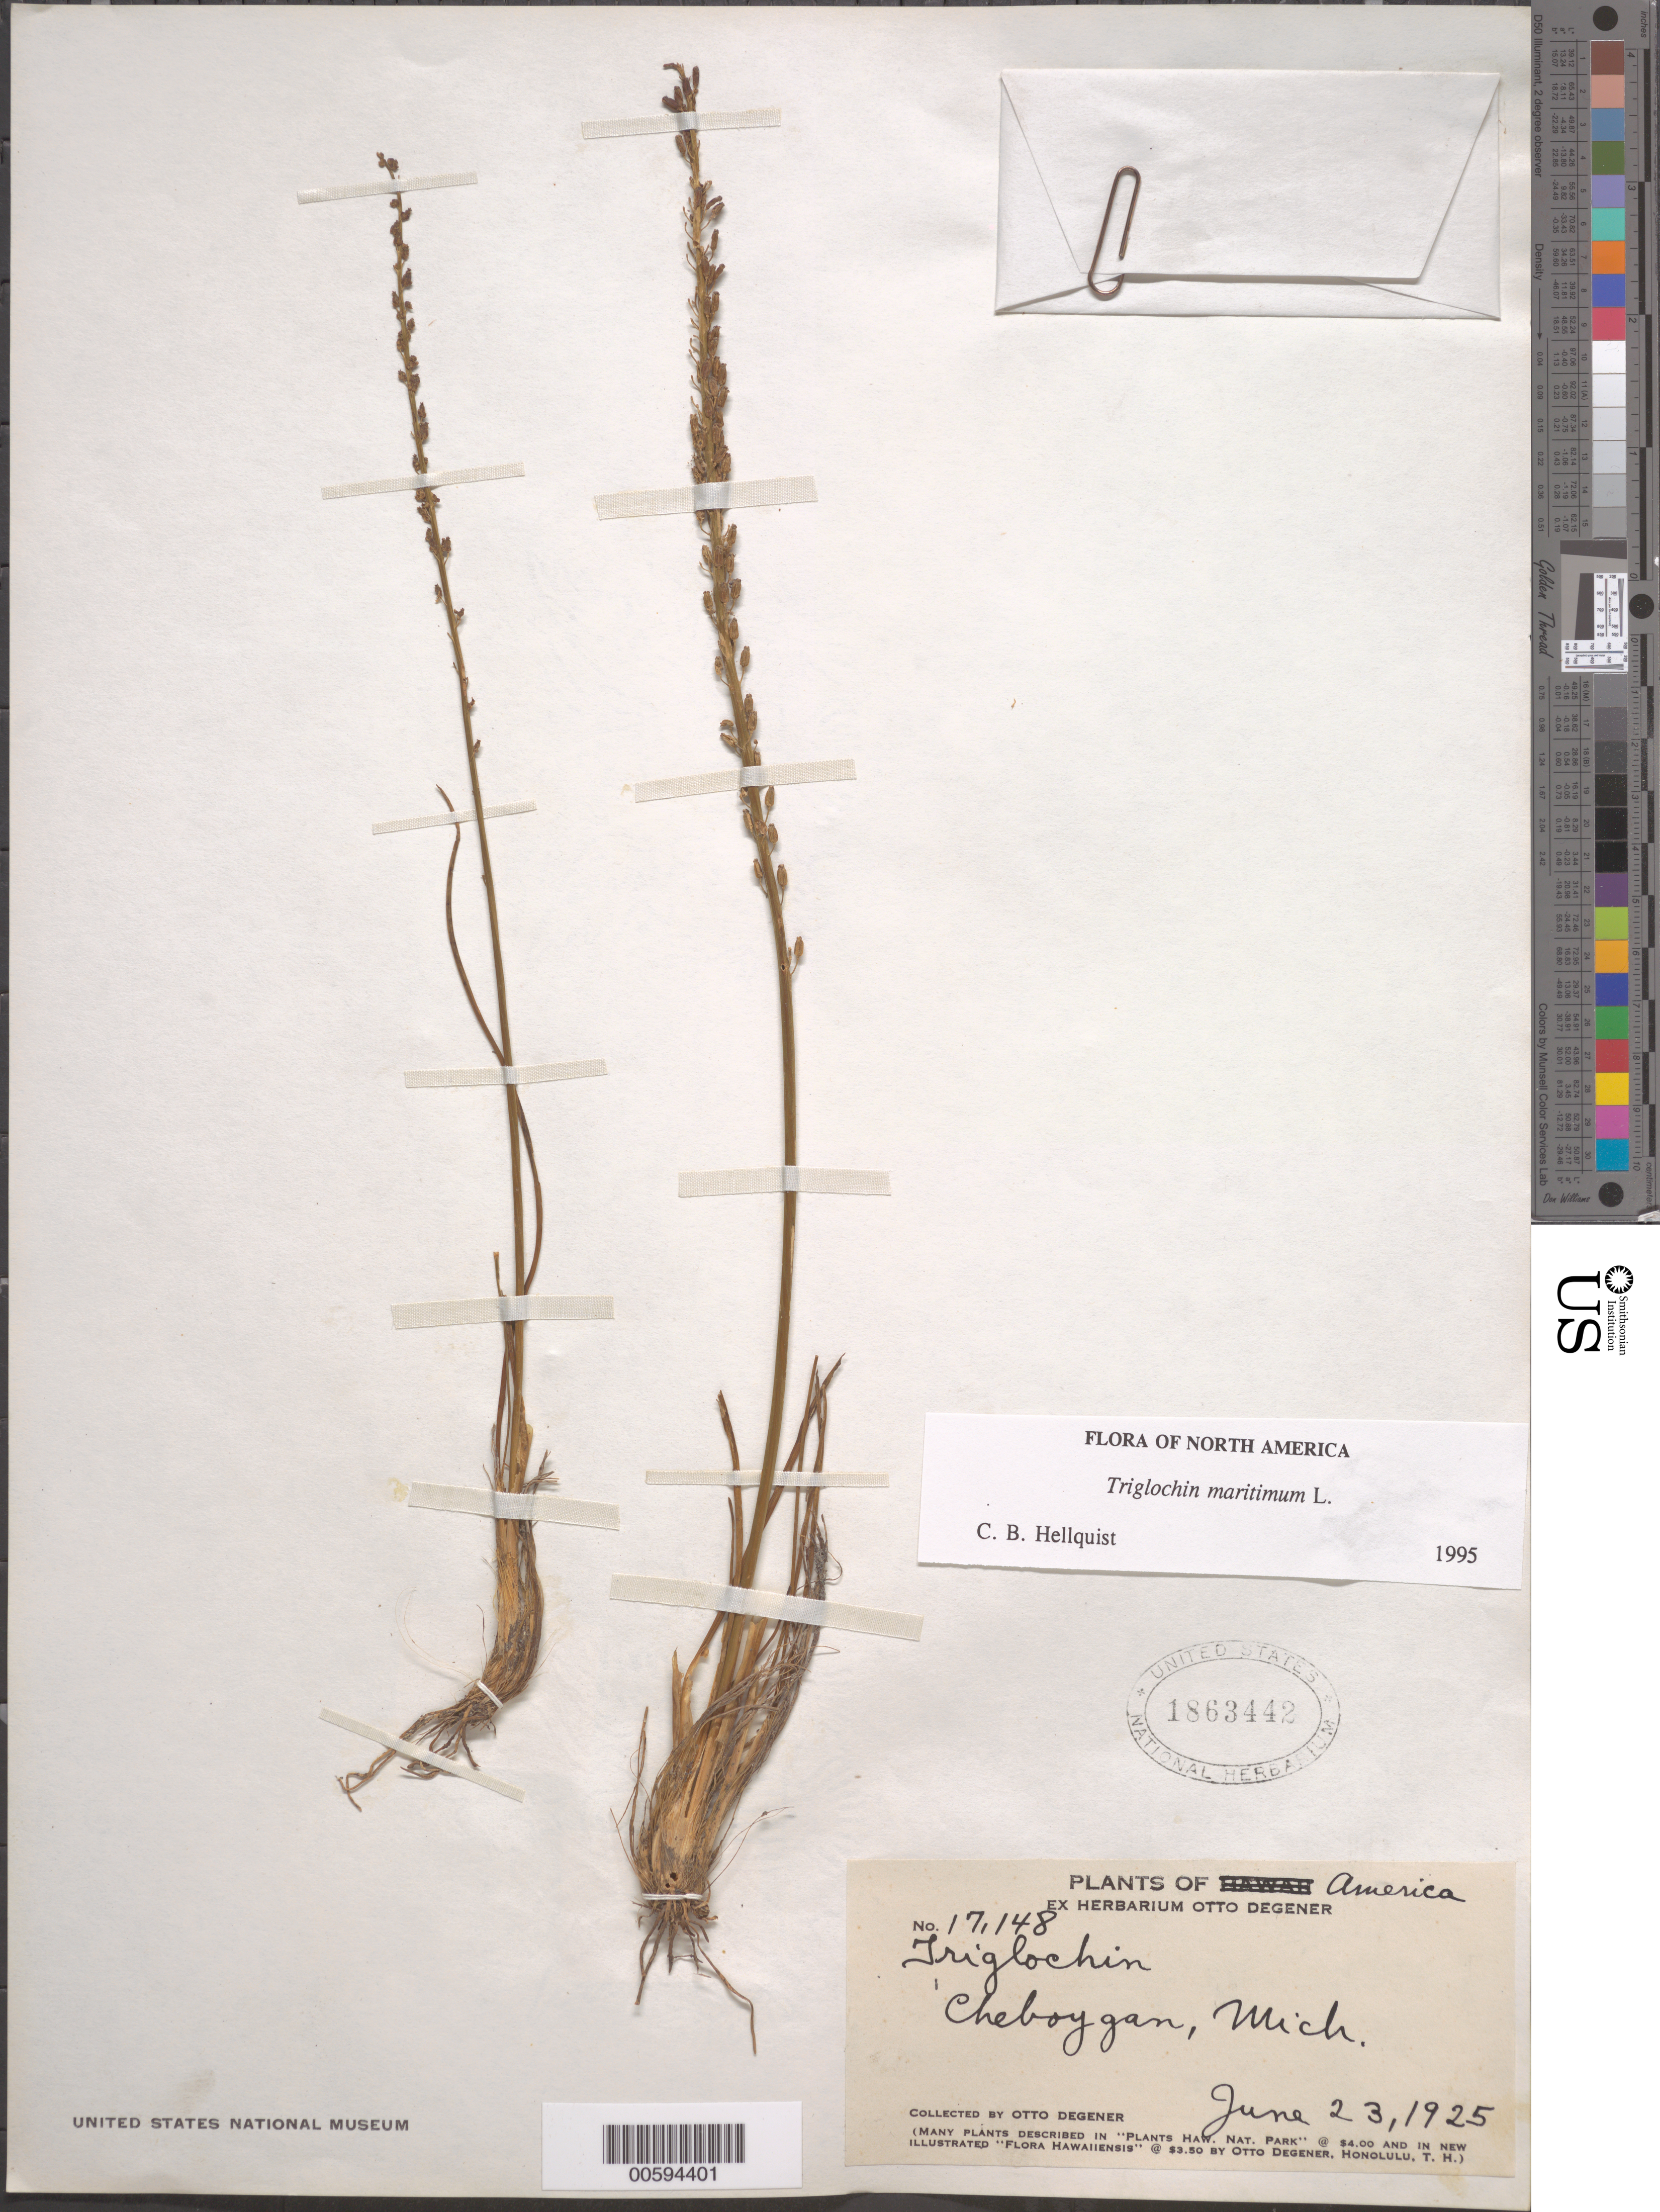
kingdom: Plantae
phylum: Tracheophyta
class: Liliopsida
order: Alismatales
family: Juncaginaceae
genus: Triglochin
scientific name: Triglochin maritima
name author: L.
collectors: O. Degener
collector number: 17148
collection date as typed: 23 Jun 1925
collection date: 1925-06-23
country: United States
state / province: Michigan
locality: Cheboygan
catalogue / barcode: US 1863442